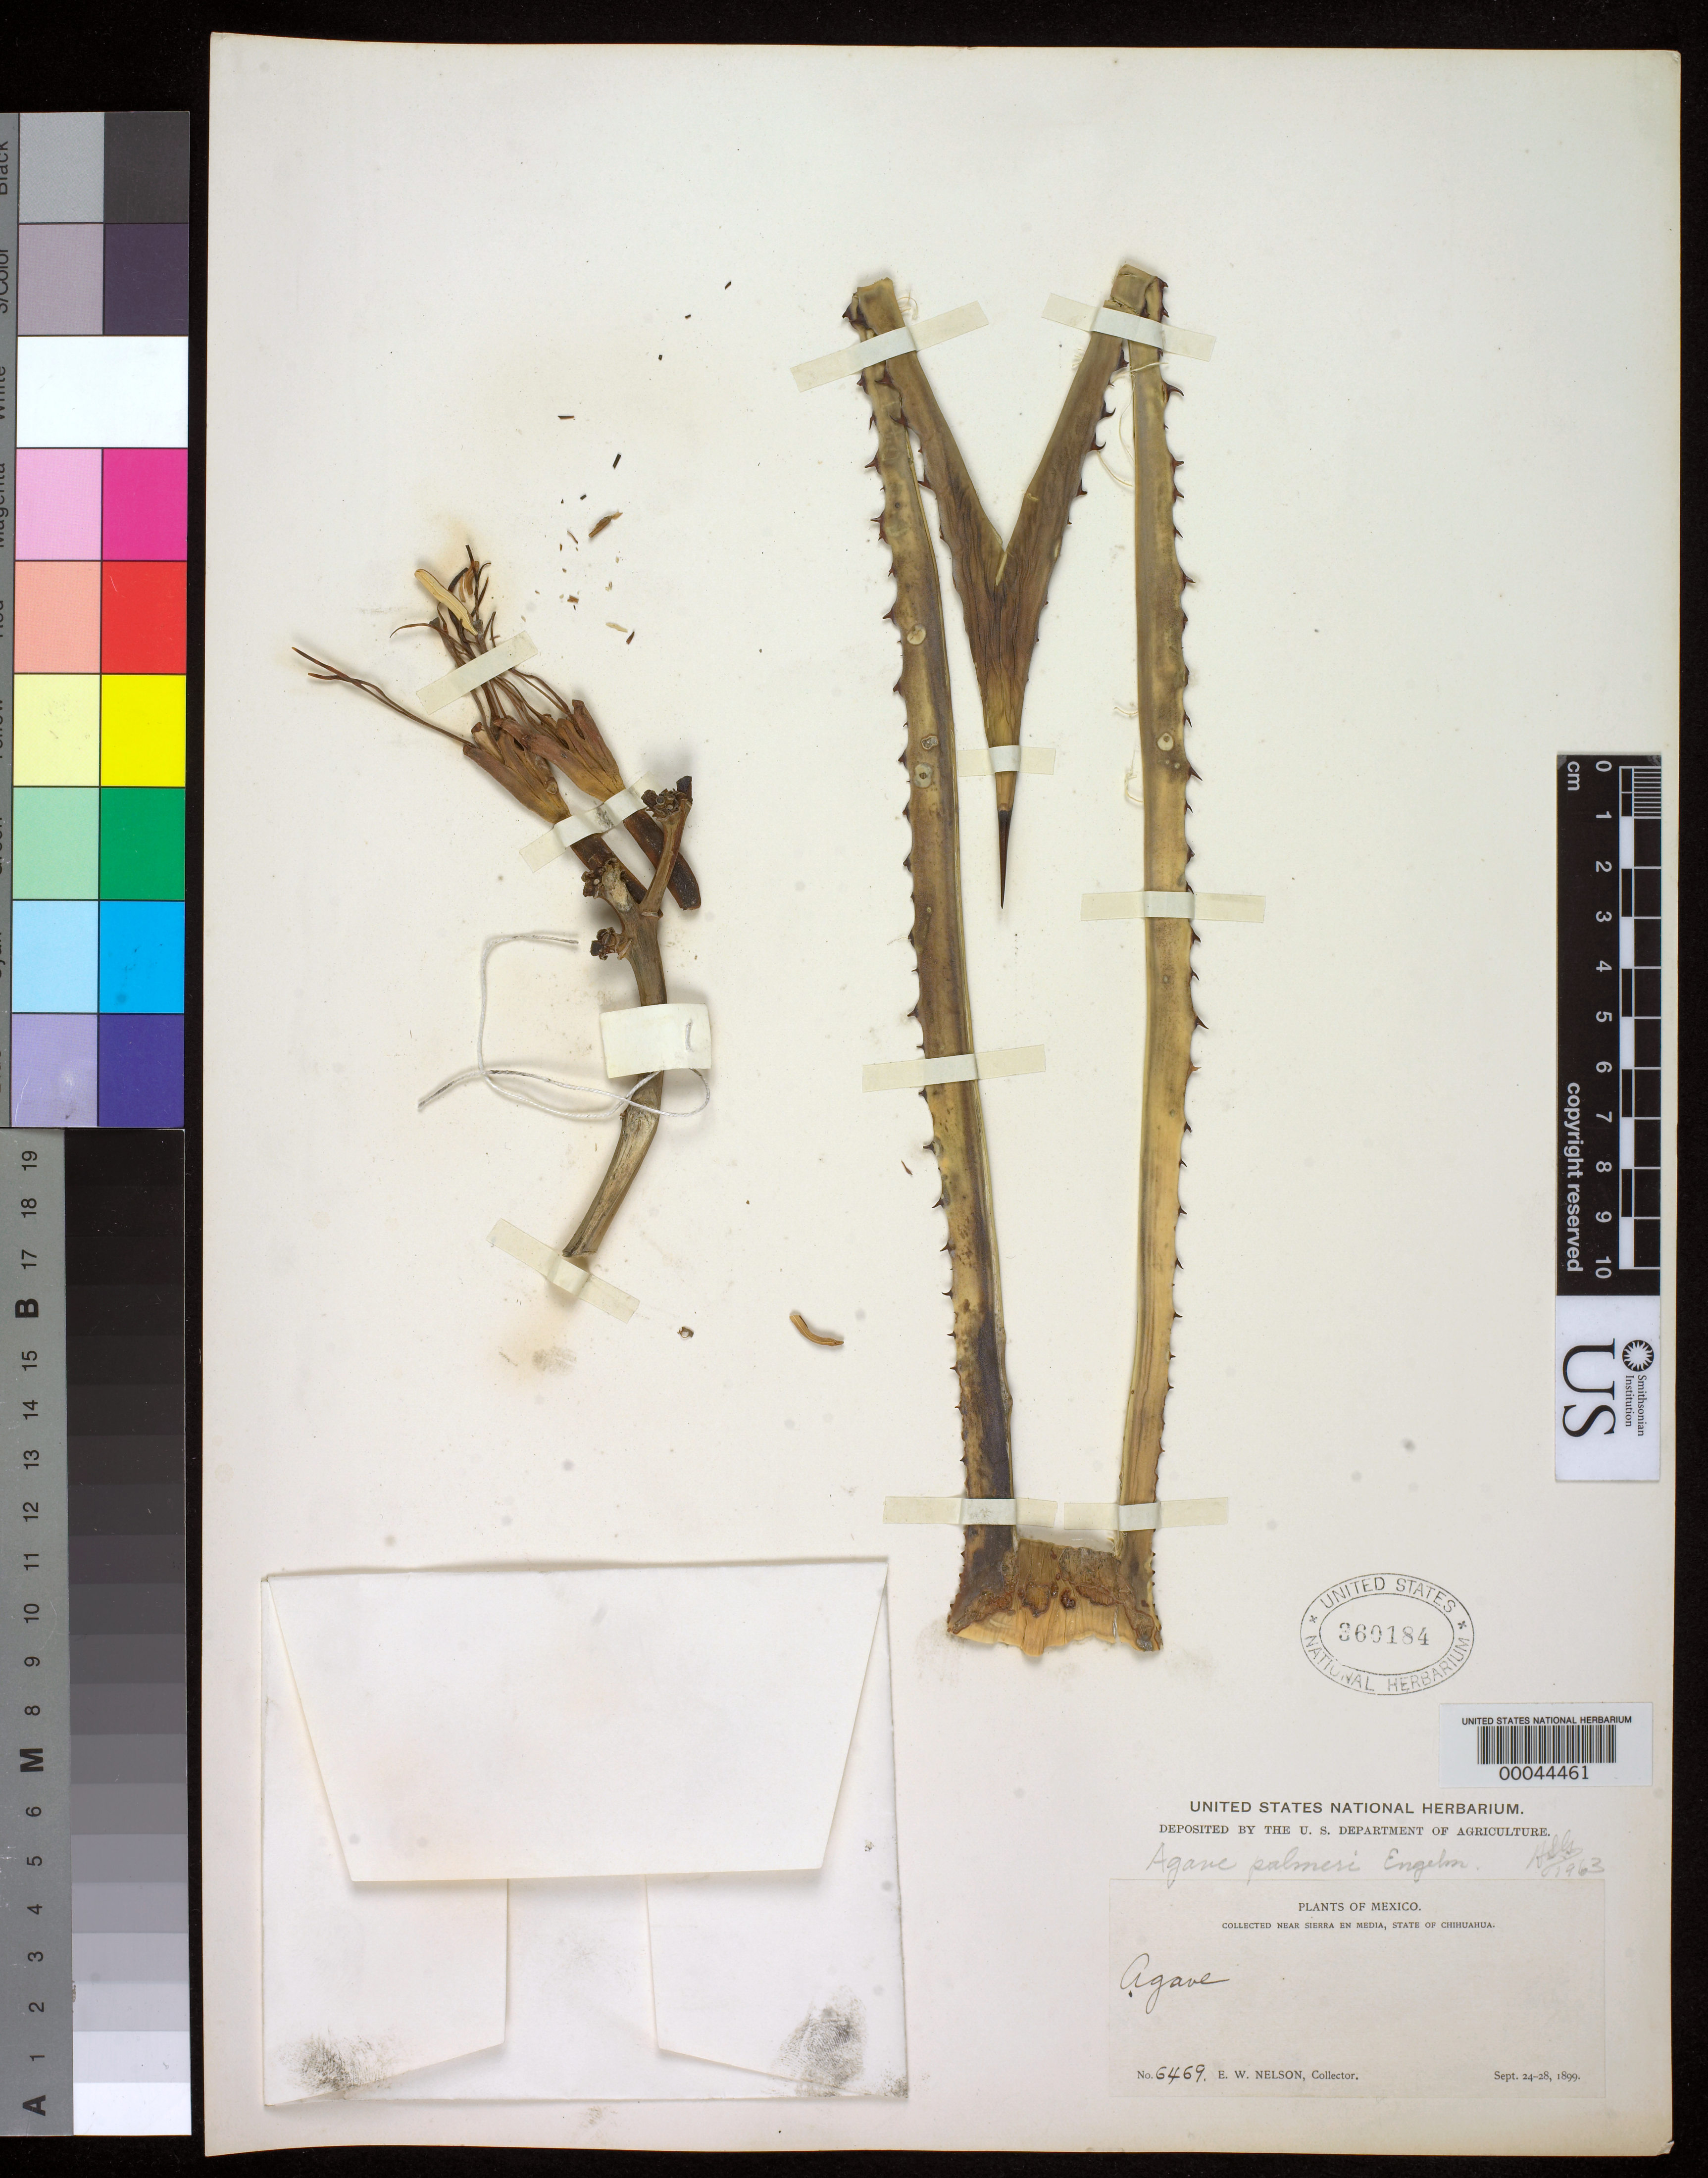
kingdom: Plantae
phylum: Tracheophyta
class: Liliopsida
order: Asparagales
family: Asparagaceae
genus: Agave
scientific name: Agave palmeri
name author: Engelm.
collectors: E. W. Nelson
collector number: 6469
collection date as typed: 24 Sep 1899 to 28 Sep 1899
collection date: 1899-09-24/1899-09-28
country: Mexico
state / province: Chihuahua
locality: Near Sierra en Media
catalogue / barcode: US 360184